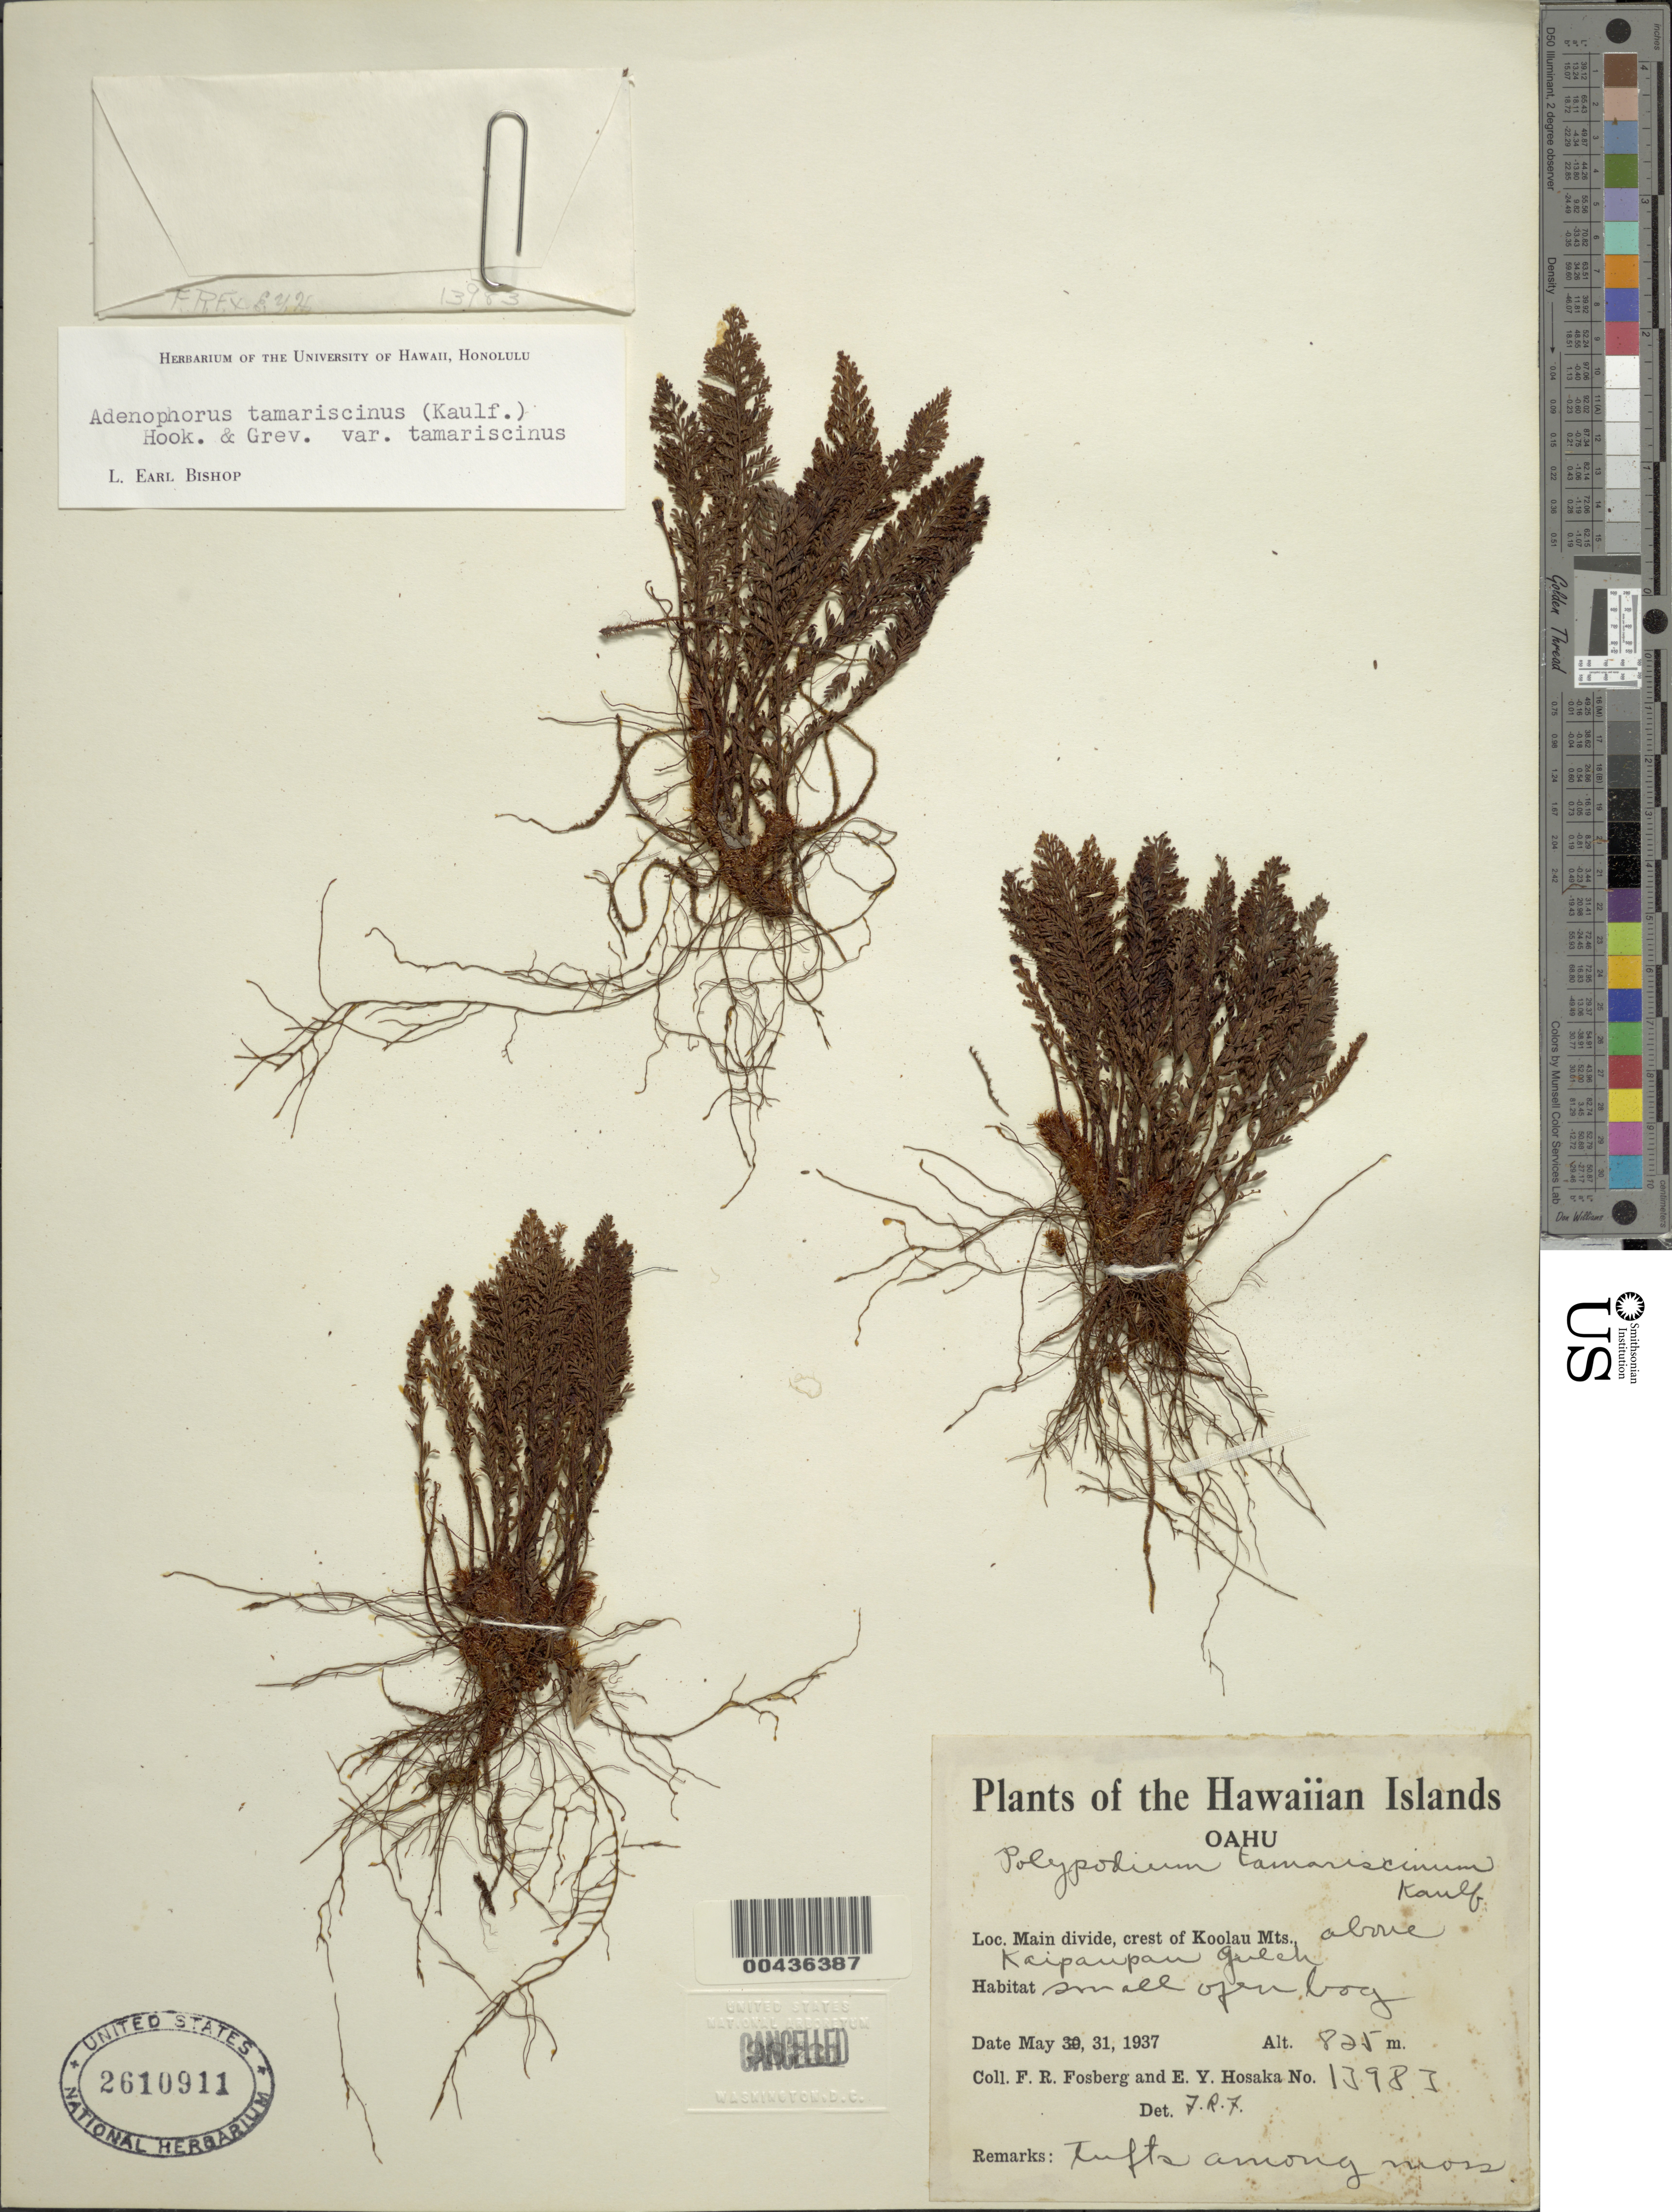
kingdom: Plantae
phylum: Tracheophyta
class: Polypodiopsida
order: Polypodiales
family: Polypodiaceae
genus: Adenophorus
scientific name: Adenophorus tamariscinus var. tamariscinus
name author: Hook. & Grev.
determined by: Bishop, L. E.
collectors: F. R. Fosberg & E. Y. Hosaka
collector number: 13983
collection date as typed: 30 May 1937 and 31 May 1937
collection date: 1937-05-30,1937-05-31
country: United States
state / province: Hawaii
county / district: Honolulu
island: Oahu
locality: Main divide, crest of Koolau Mts., above Kaipaupau Gulch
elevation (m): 825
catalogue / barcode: US 2610911